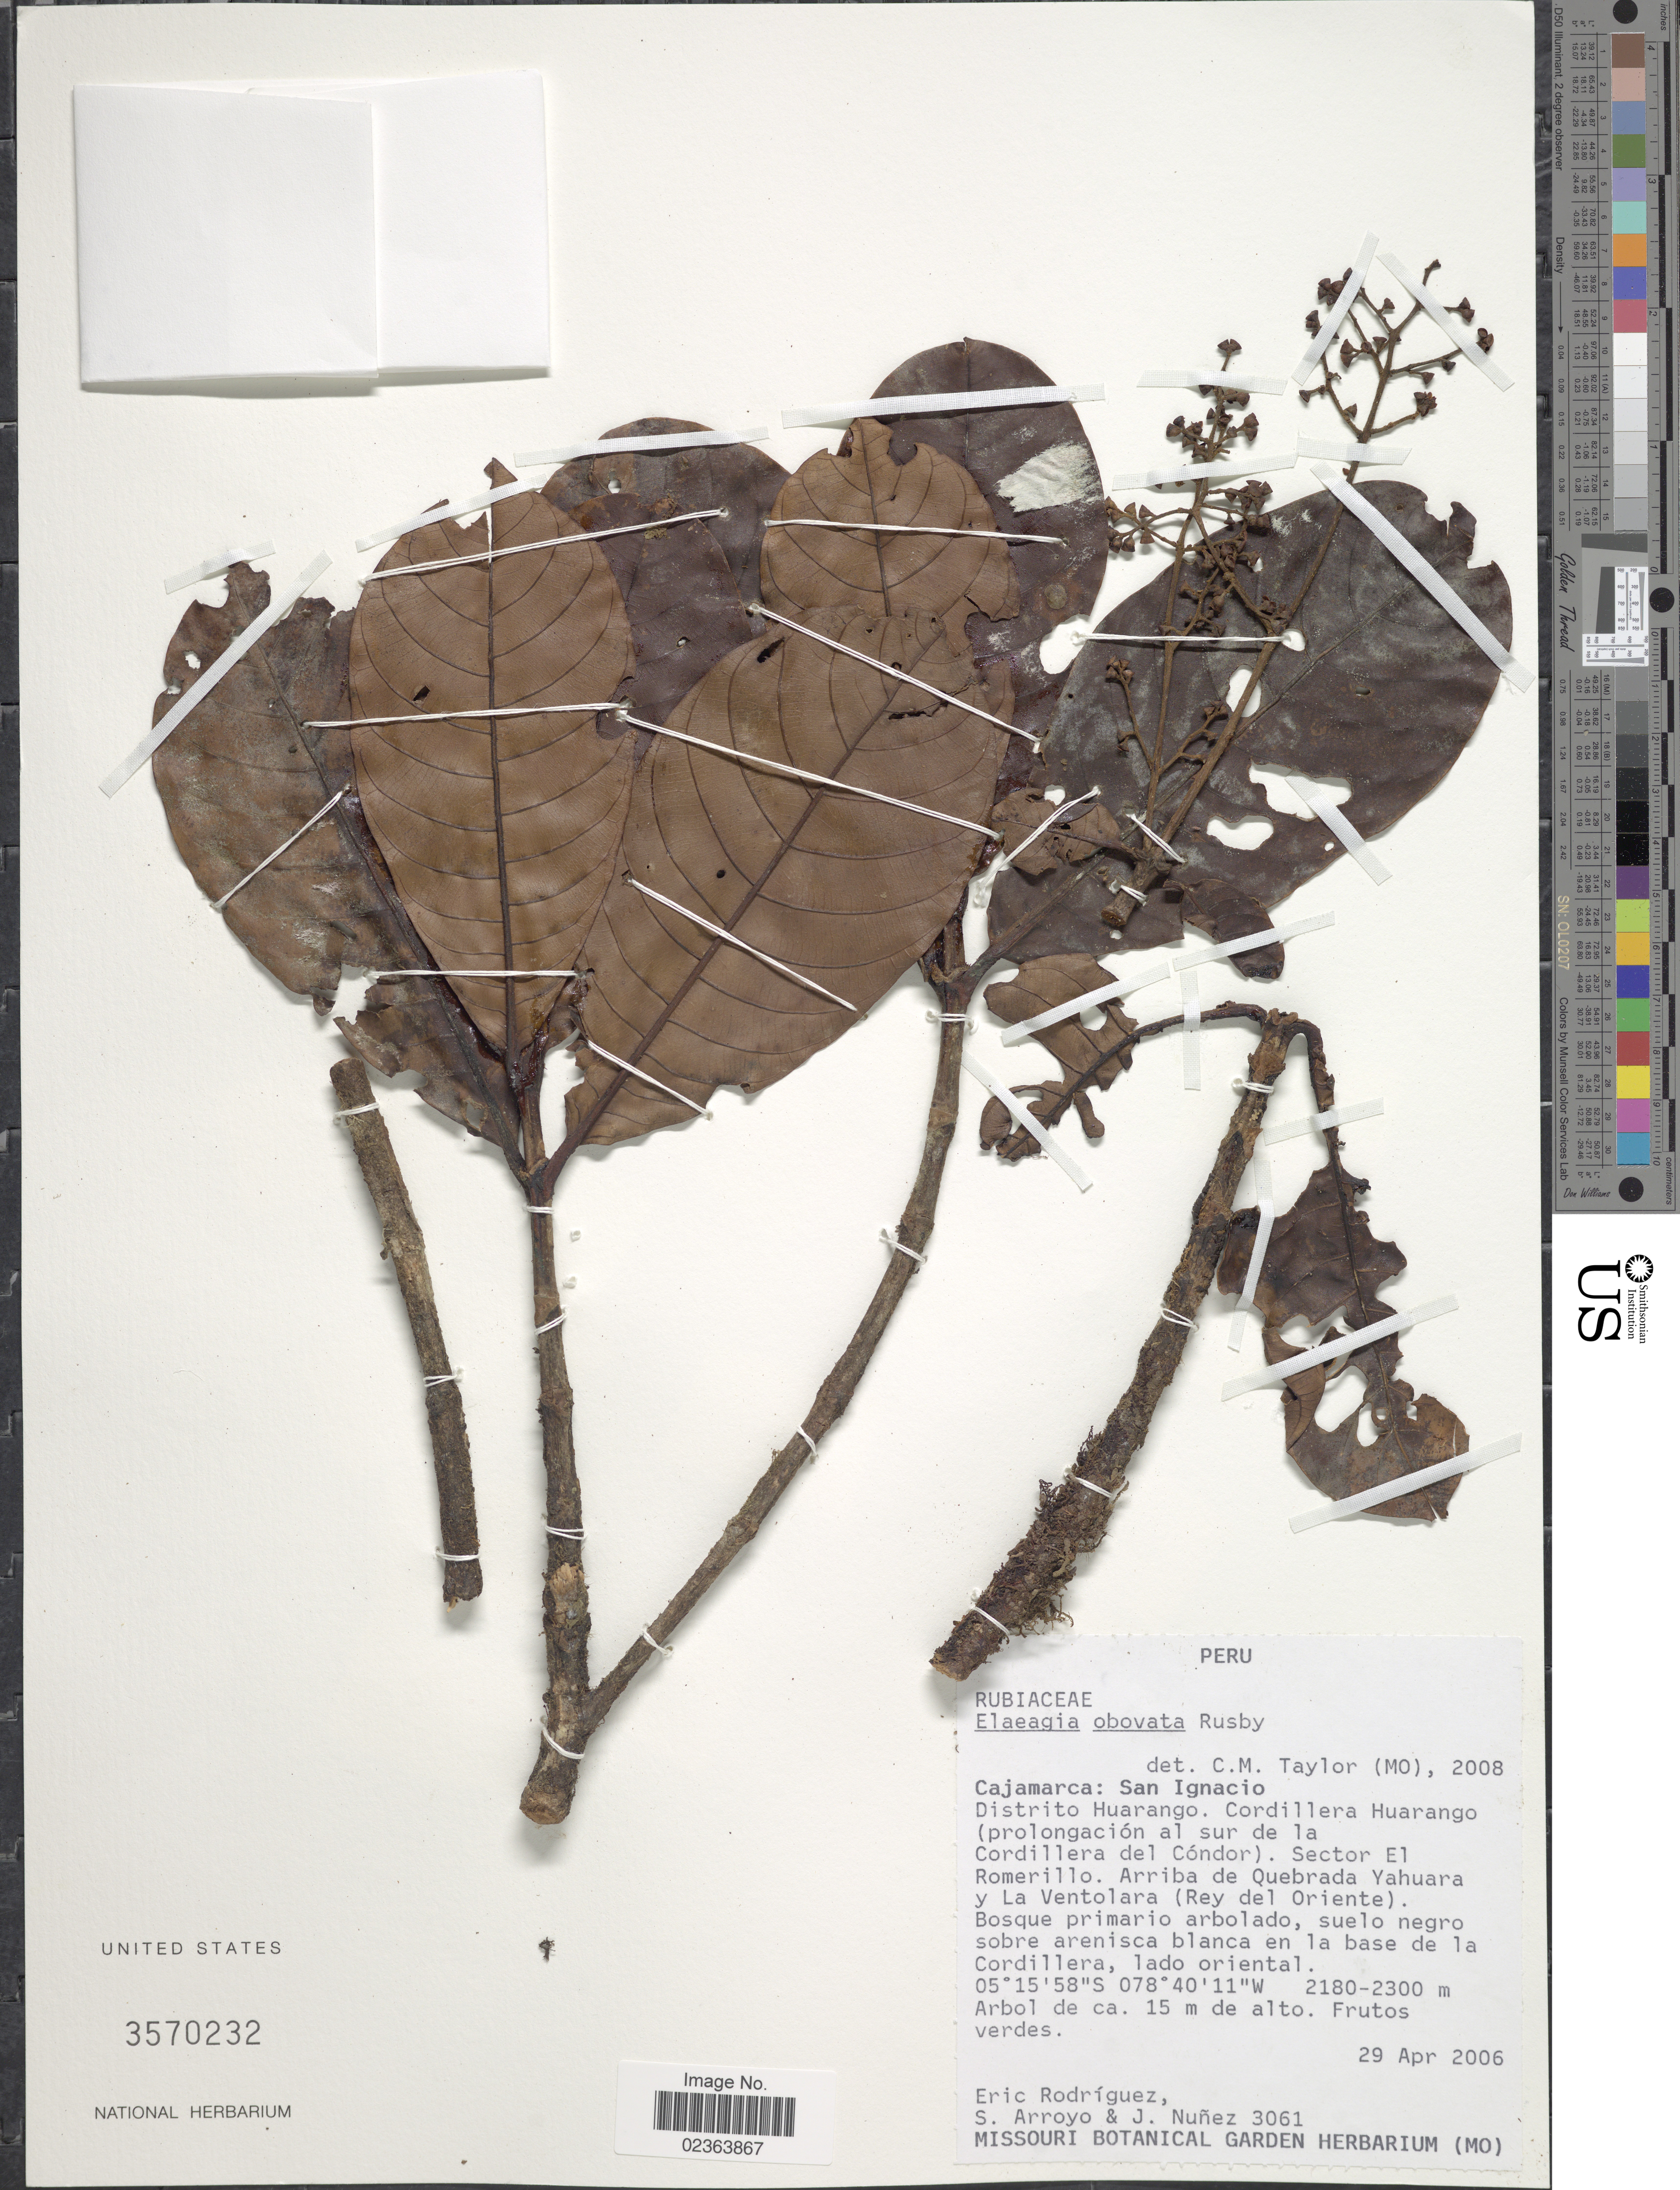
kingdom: Plantae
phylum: Tracheophyta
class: Magnoliopsida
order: Gentianales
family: Rubiaceae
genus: Elaeagia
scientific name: Elaeagia obovata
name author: Rusby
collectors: E. Rodriguez, Arroyo, S. & J. Nunez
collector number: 3061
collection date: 2006-04-29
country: Peru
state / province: Cajamarca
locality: Cajamarca- San Ignacio, Distrito Huarango, Cordillera Huarango (prolongacion al sur de la Cordillera del Condor) Sector El Romerillo, Arriba de Quebrada Yahuara y La Ventolara (Rey del Oriente)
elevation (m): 2180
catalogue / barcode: US 3570232